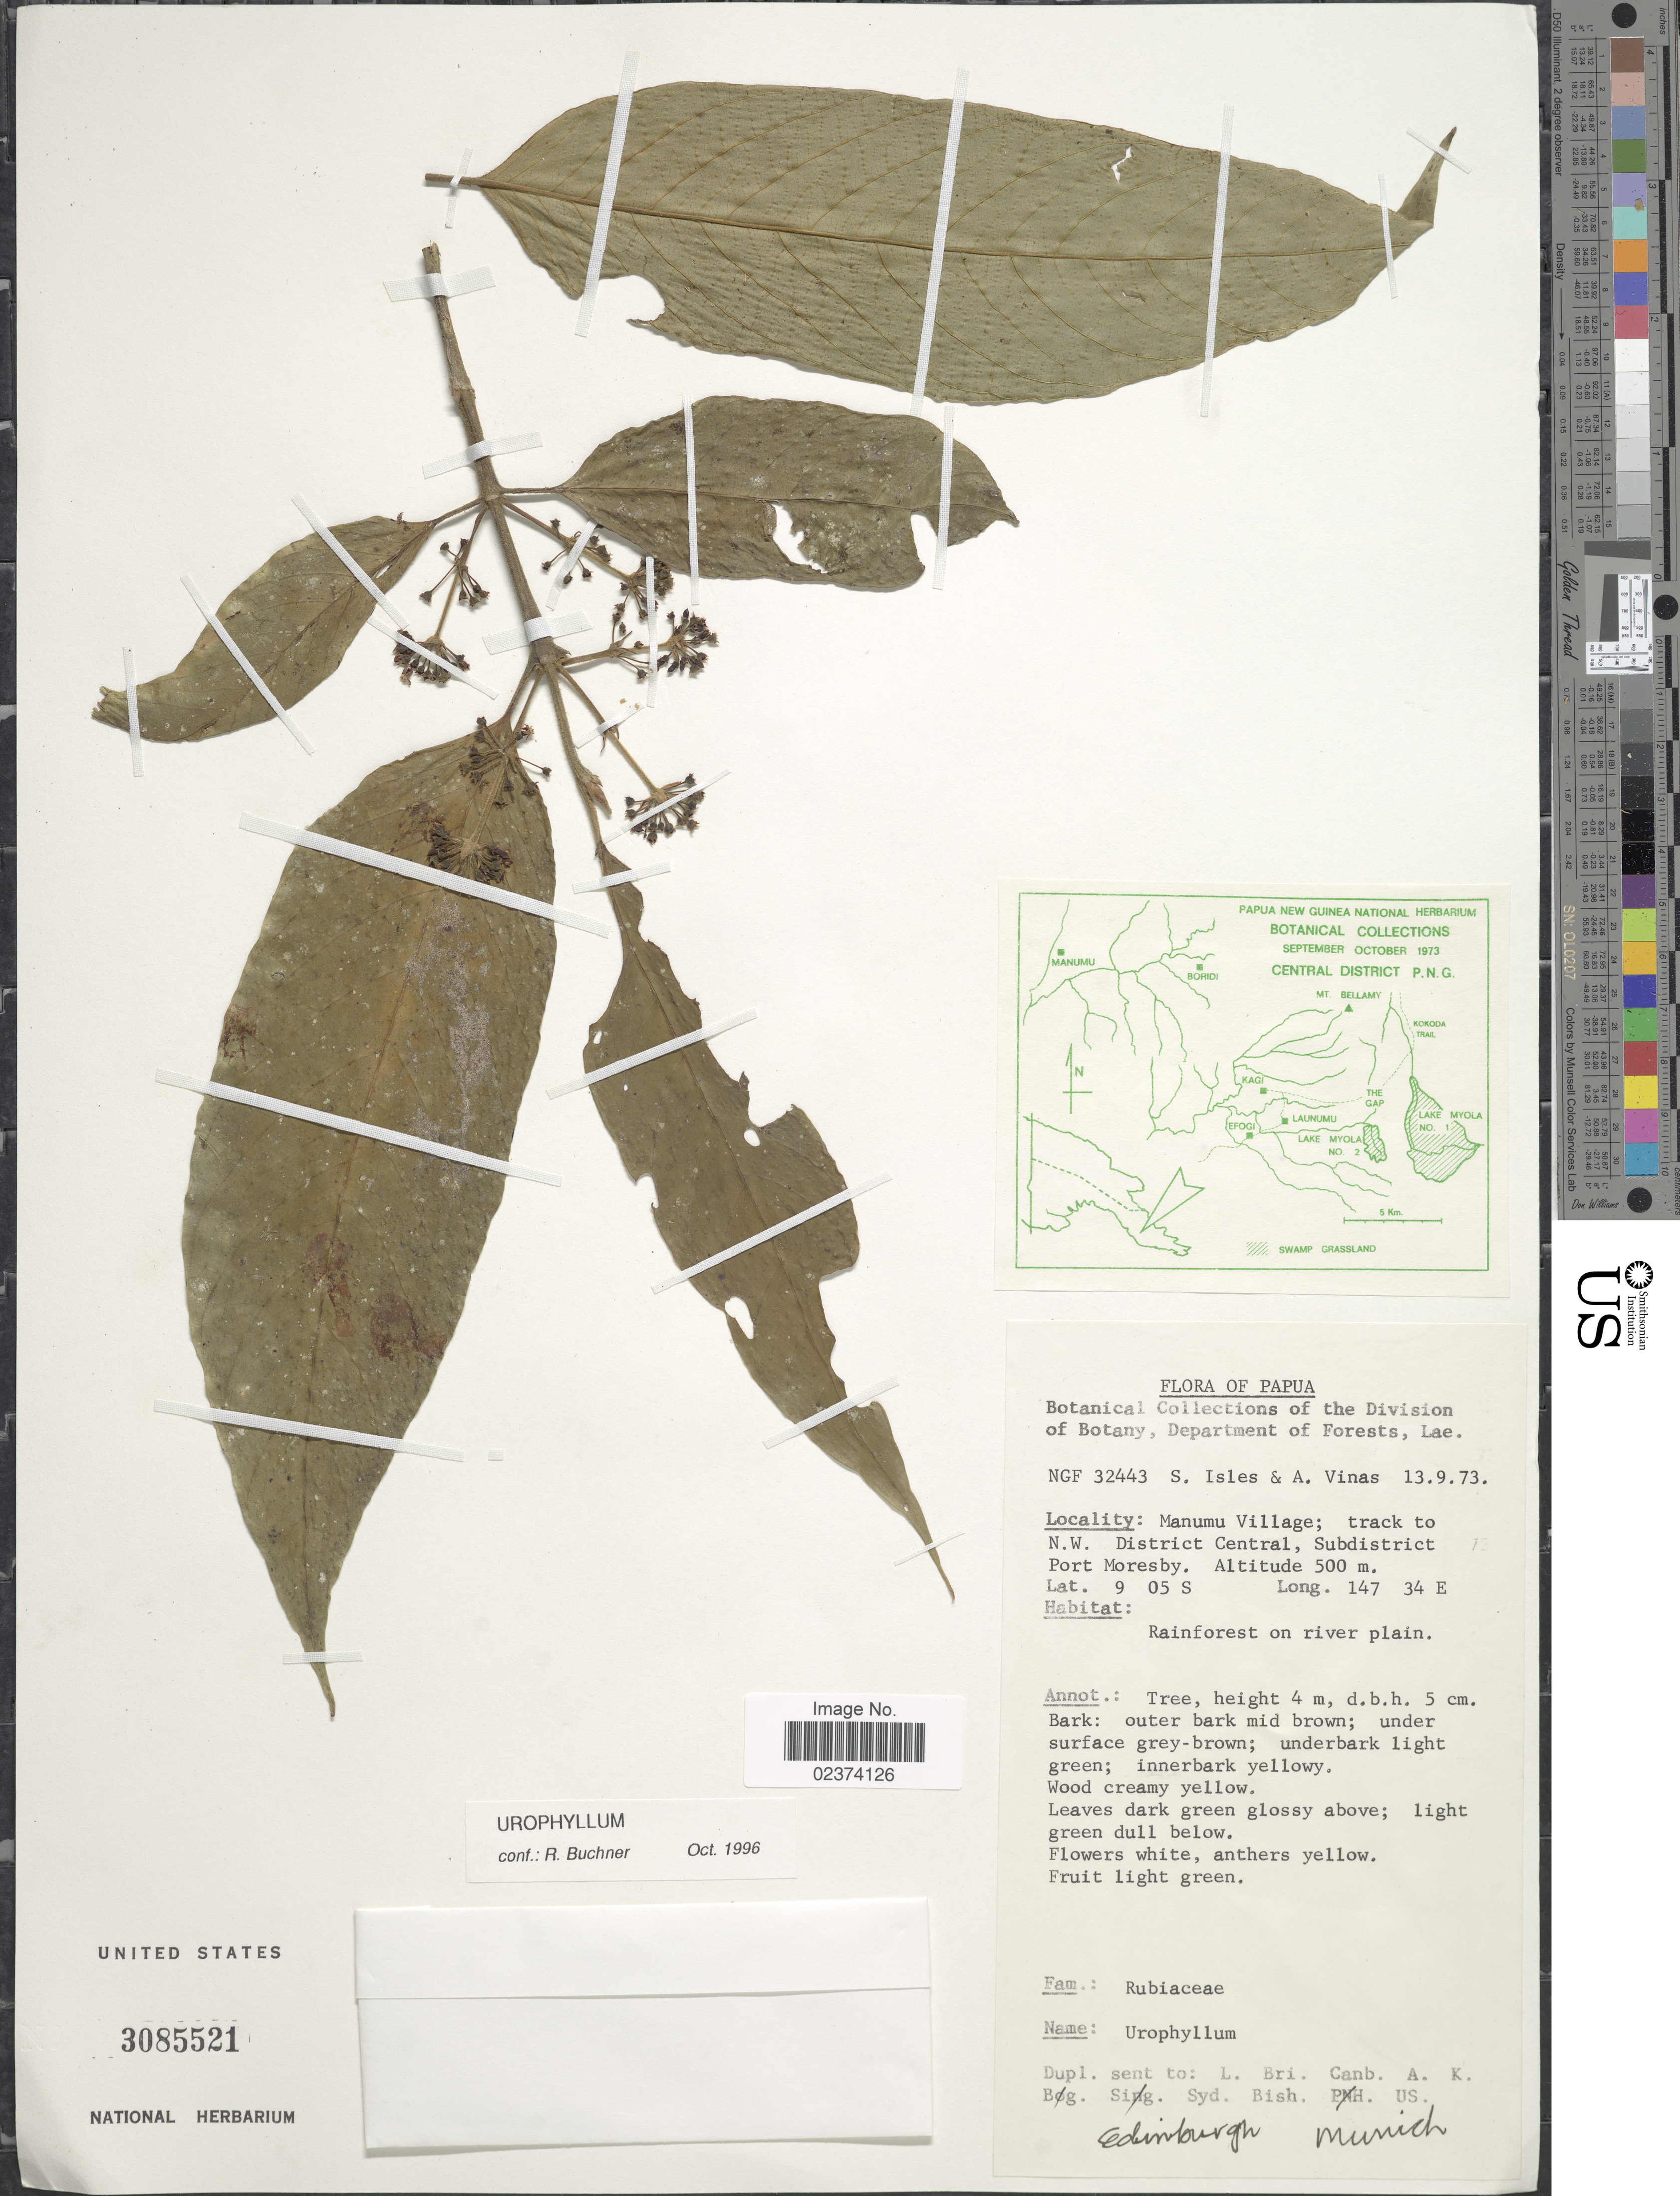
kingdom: Plantae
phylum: Tracheophyta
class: Magnoliopsida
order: Gentianales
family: Rubiaceae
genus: Urophyllum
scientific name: Urophyllum sp.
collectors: S. Isles & A. Vinas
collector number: NGF32443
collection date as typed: Transcribed d/m/y: 13/9/73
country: Papua New Guinea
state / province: Central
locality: Papua, Manumu Village; track to N.W. District Central, Subdistrict Port Moresby.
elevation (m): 500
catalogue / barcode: US 3085521